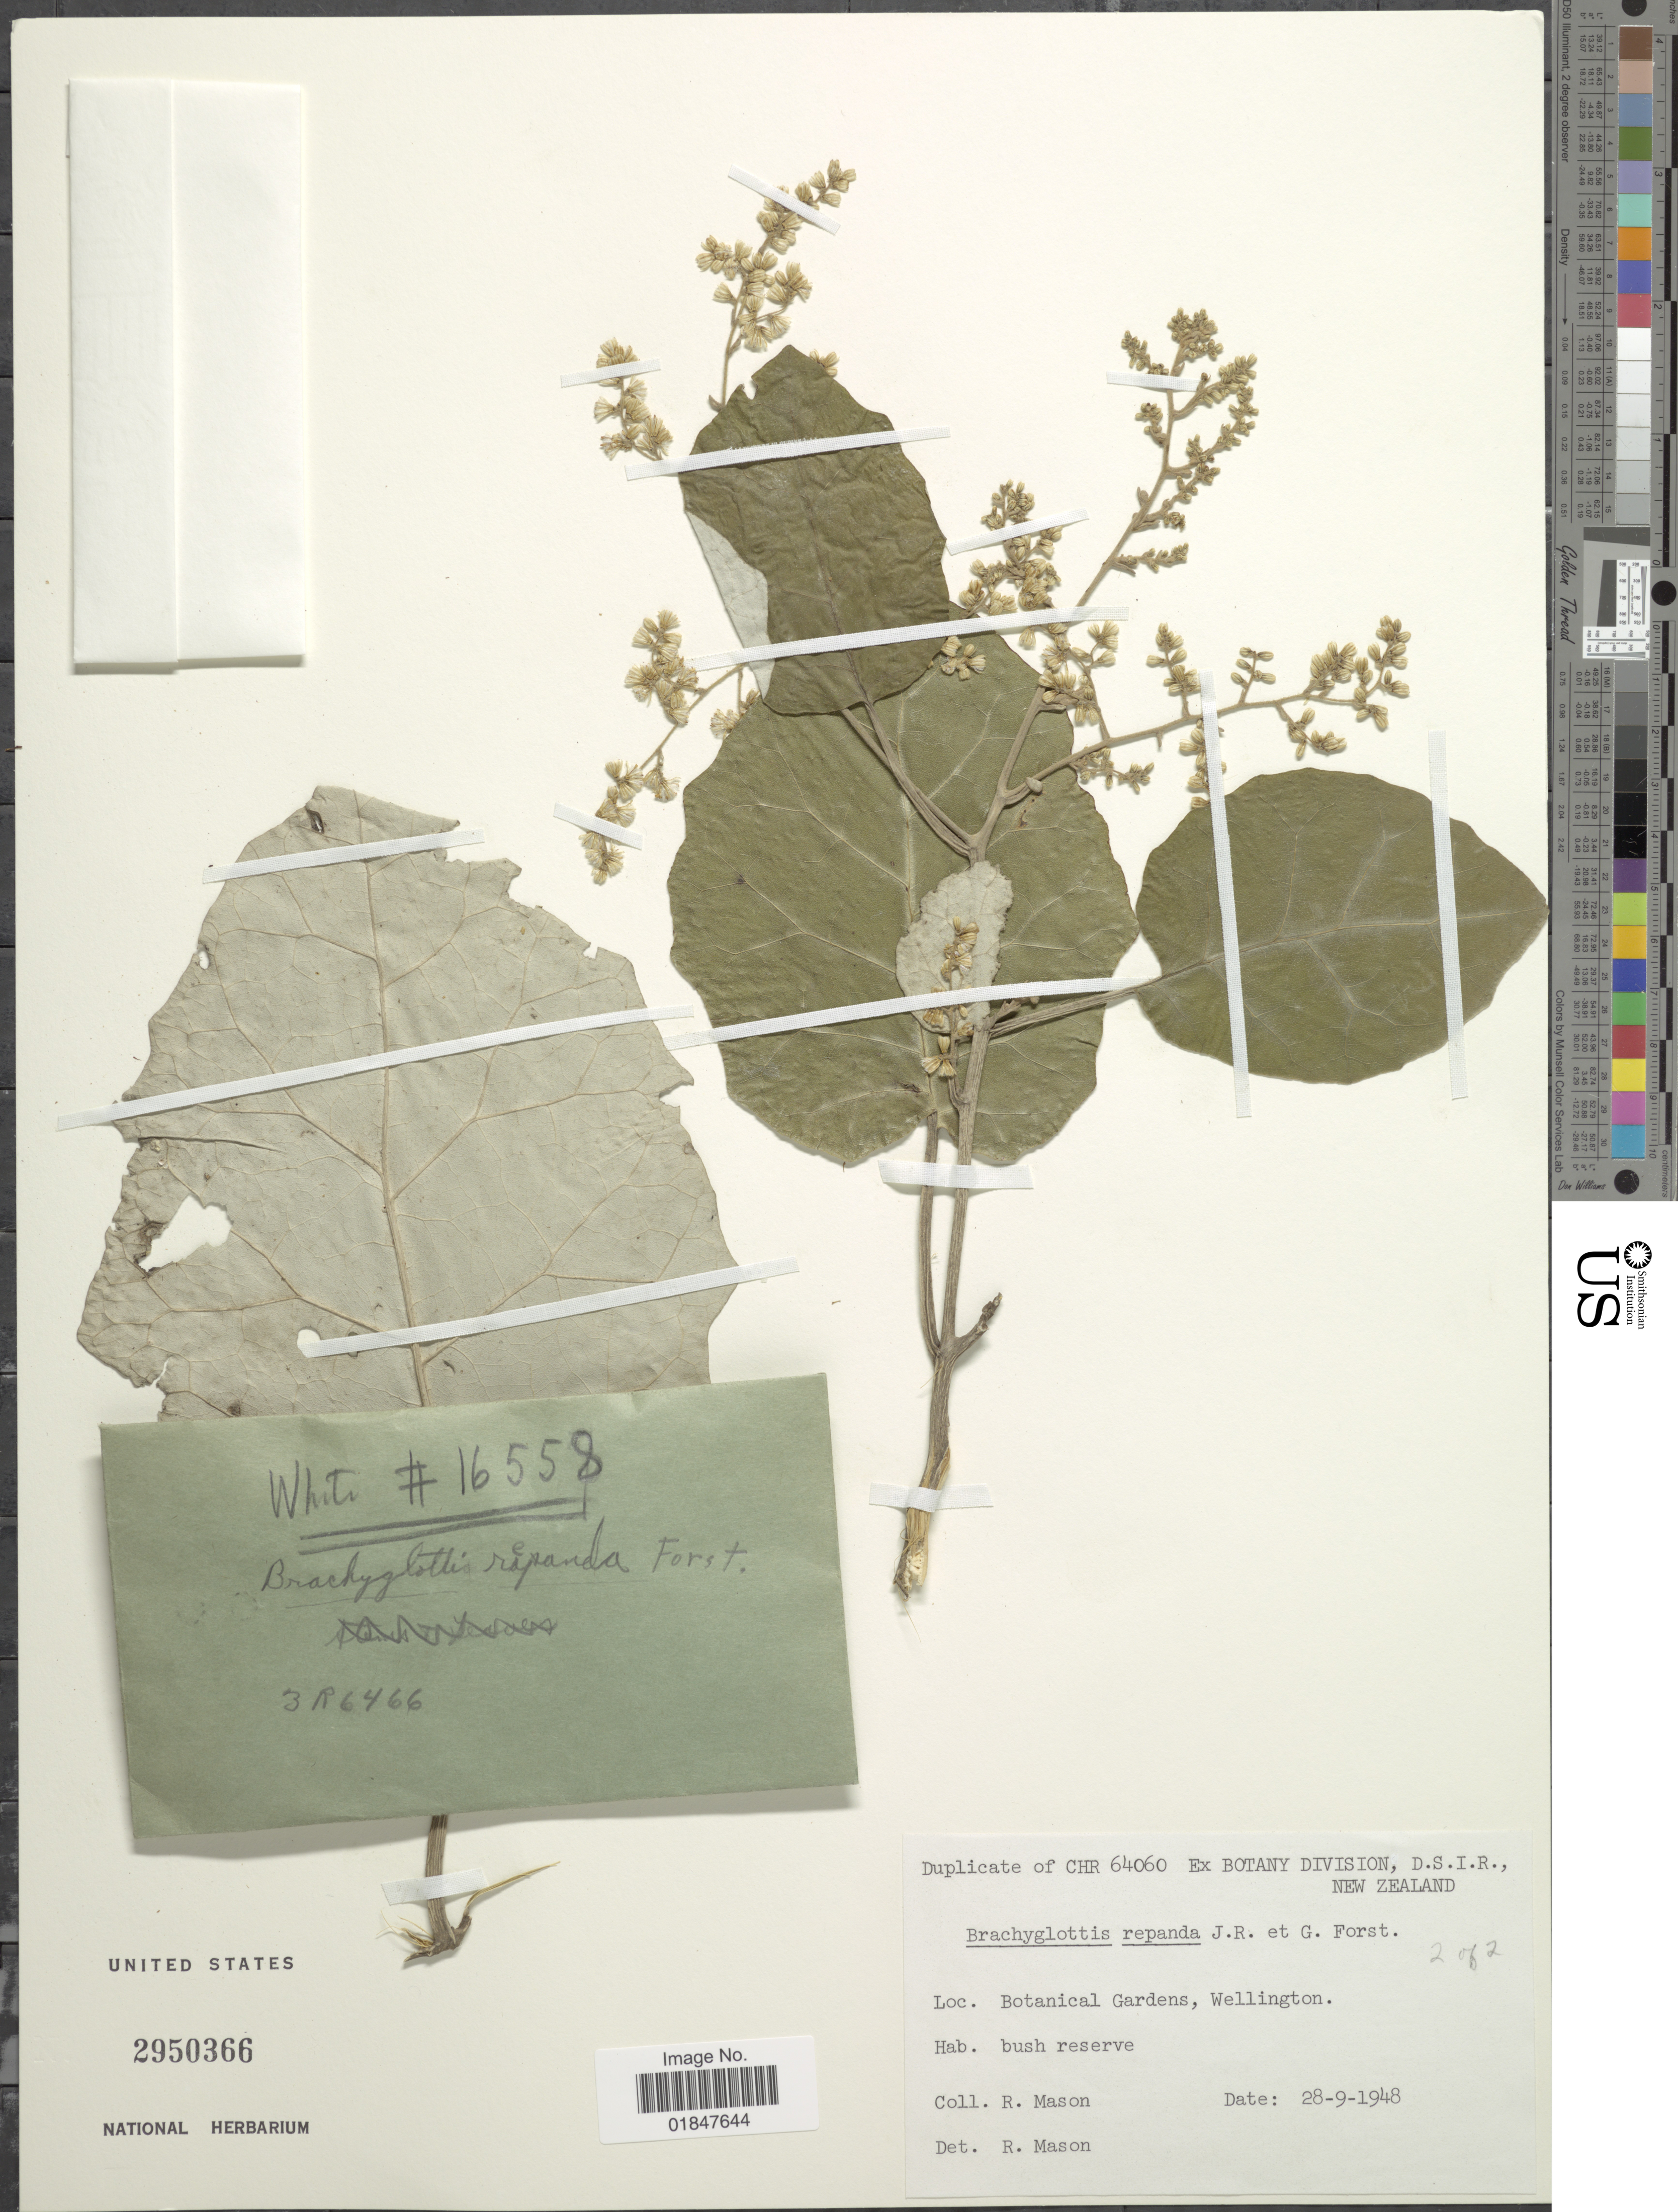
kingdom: Plantae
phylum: Tracheophyta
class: Magnoliopsida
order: Asterales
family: Asteraceae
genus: Brachyglottis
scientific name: Brachyglottis repanda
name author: J.R. Forst. & G. Forst.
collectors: R. Mason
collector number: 64060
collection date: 1948-09-28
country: New Zealand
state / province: Wellington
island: North Island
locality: Botanical Gardens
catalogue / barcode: US 2950366